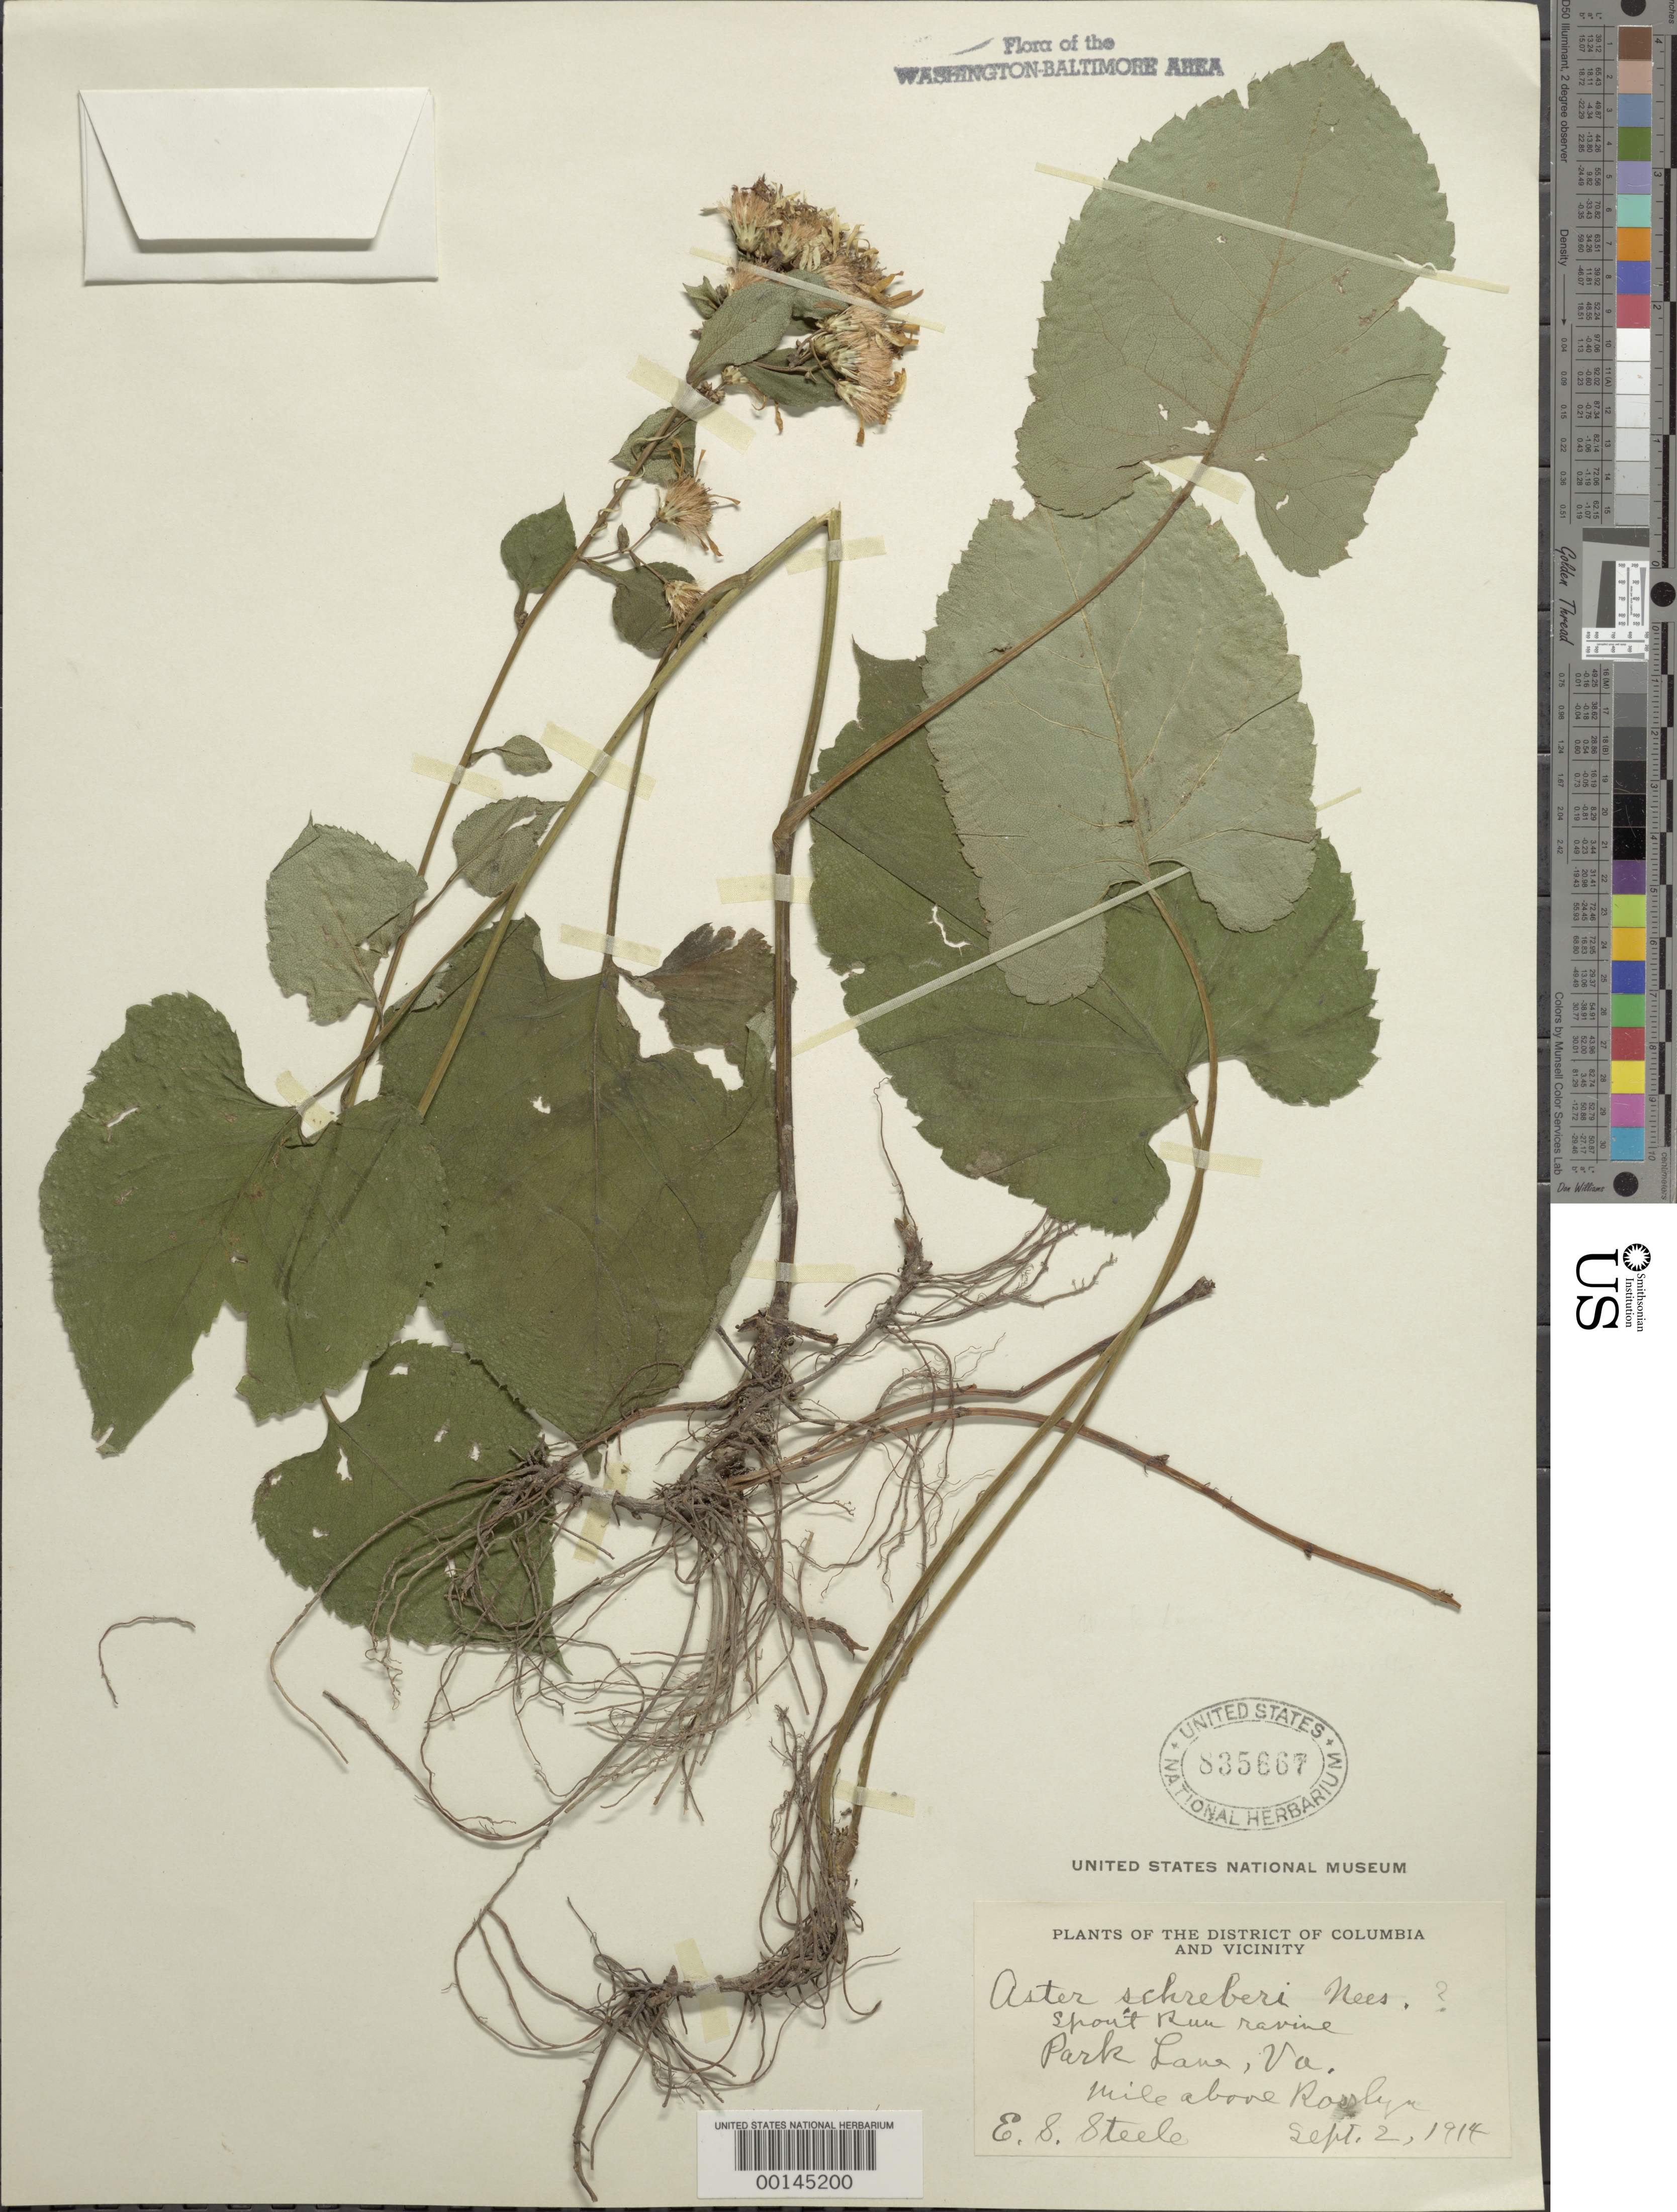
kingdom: Plantae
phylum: Tracheophyta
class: Magnoliopsida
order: Asterales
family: Asteraceae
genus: Eurybia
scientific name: Eurybia schreberi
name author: (Nees) Nees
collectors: E. Steele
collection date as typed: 02 Sep 1914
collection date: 1914-09-02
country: United States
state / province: Virginia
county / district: Fairfax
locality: Park Lane, Spout Run ravine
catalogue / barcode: US 835667